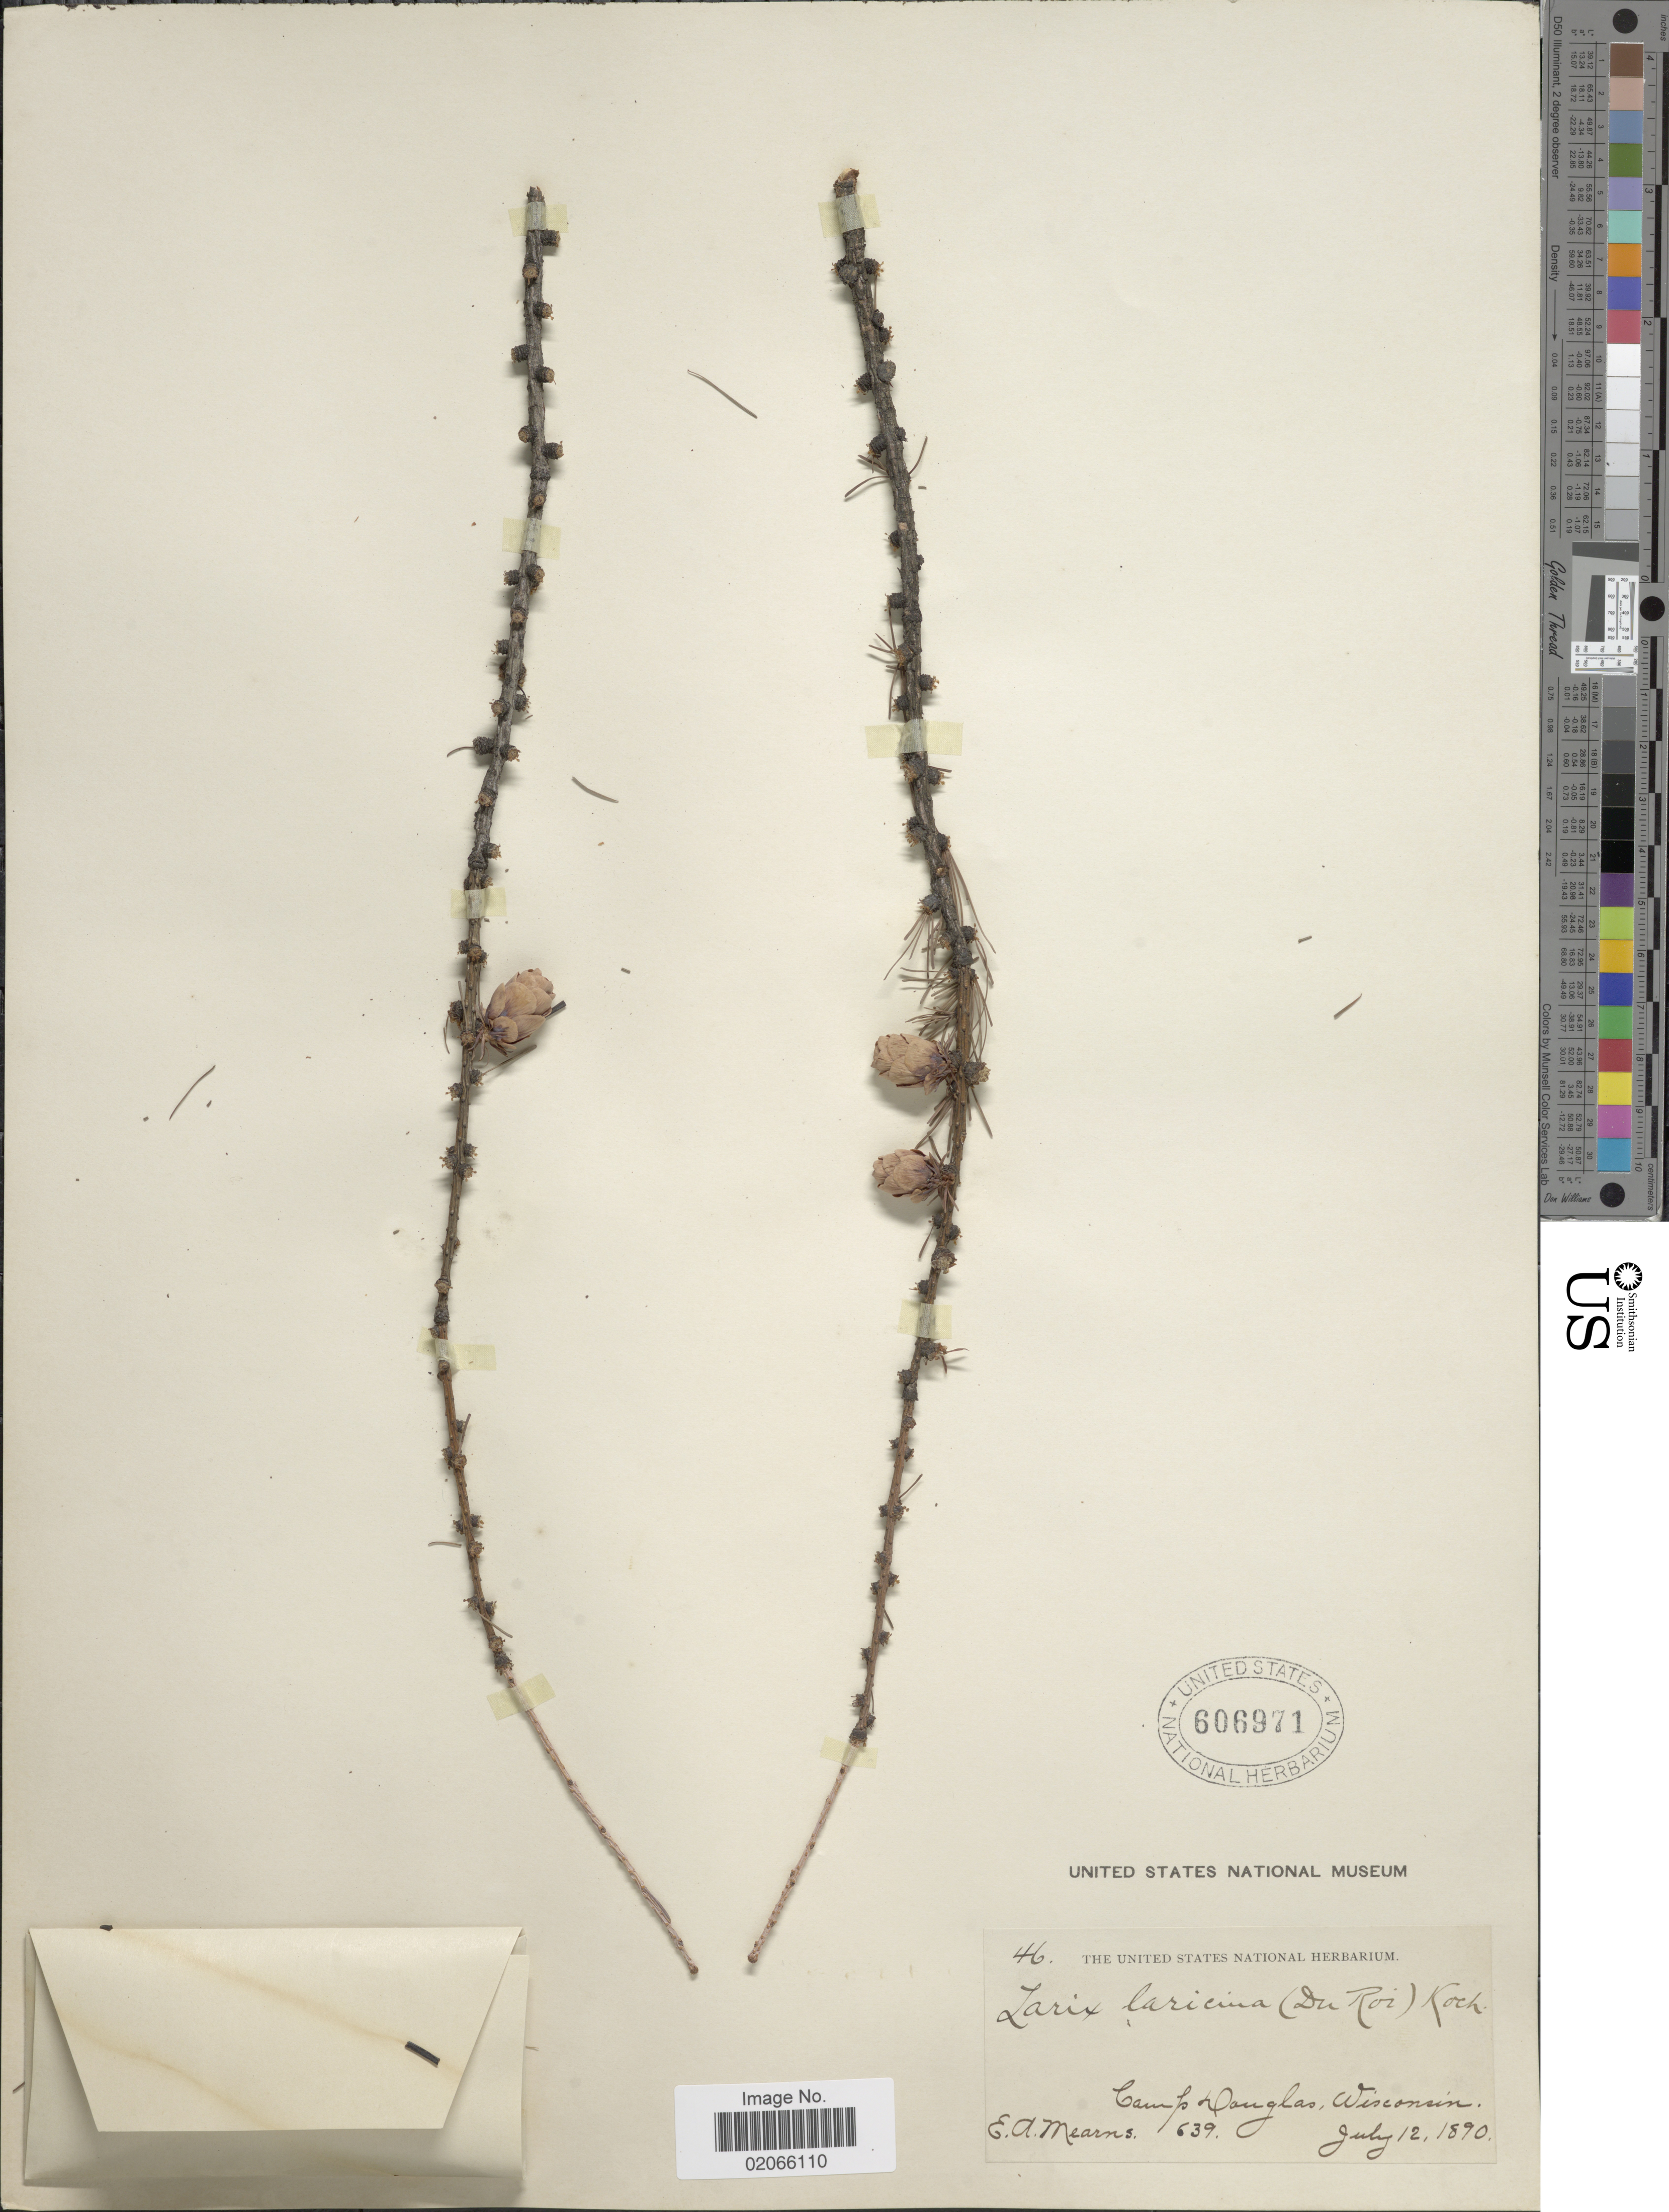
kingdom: Plantae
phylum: Tracheophyta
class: Pinopsida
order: Pinales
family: Pinaceae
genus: Larix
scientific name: Larix laricina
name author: (Du Roi) K. Koch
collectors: E. A. Mearns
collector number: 639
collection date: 1890-07-12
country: United States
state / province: Wisconsin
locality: Camp Douglas, Wisconsin.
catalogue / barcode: US 606971